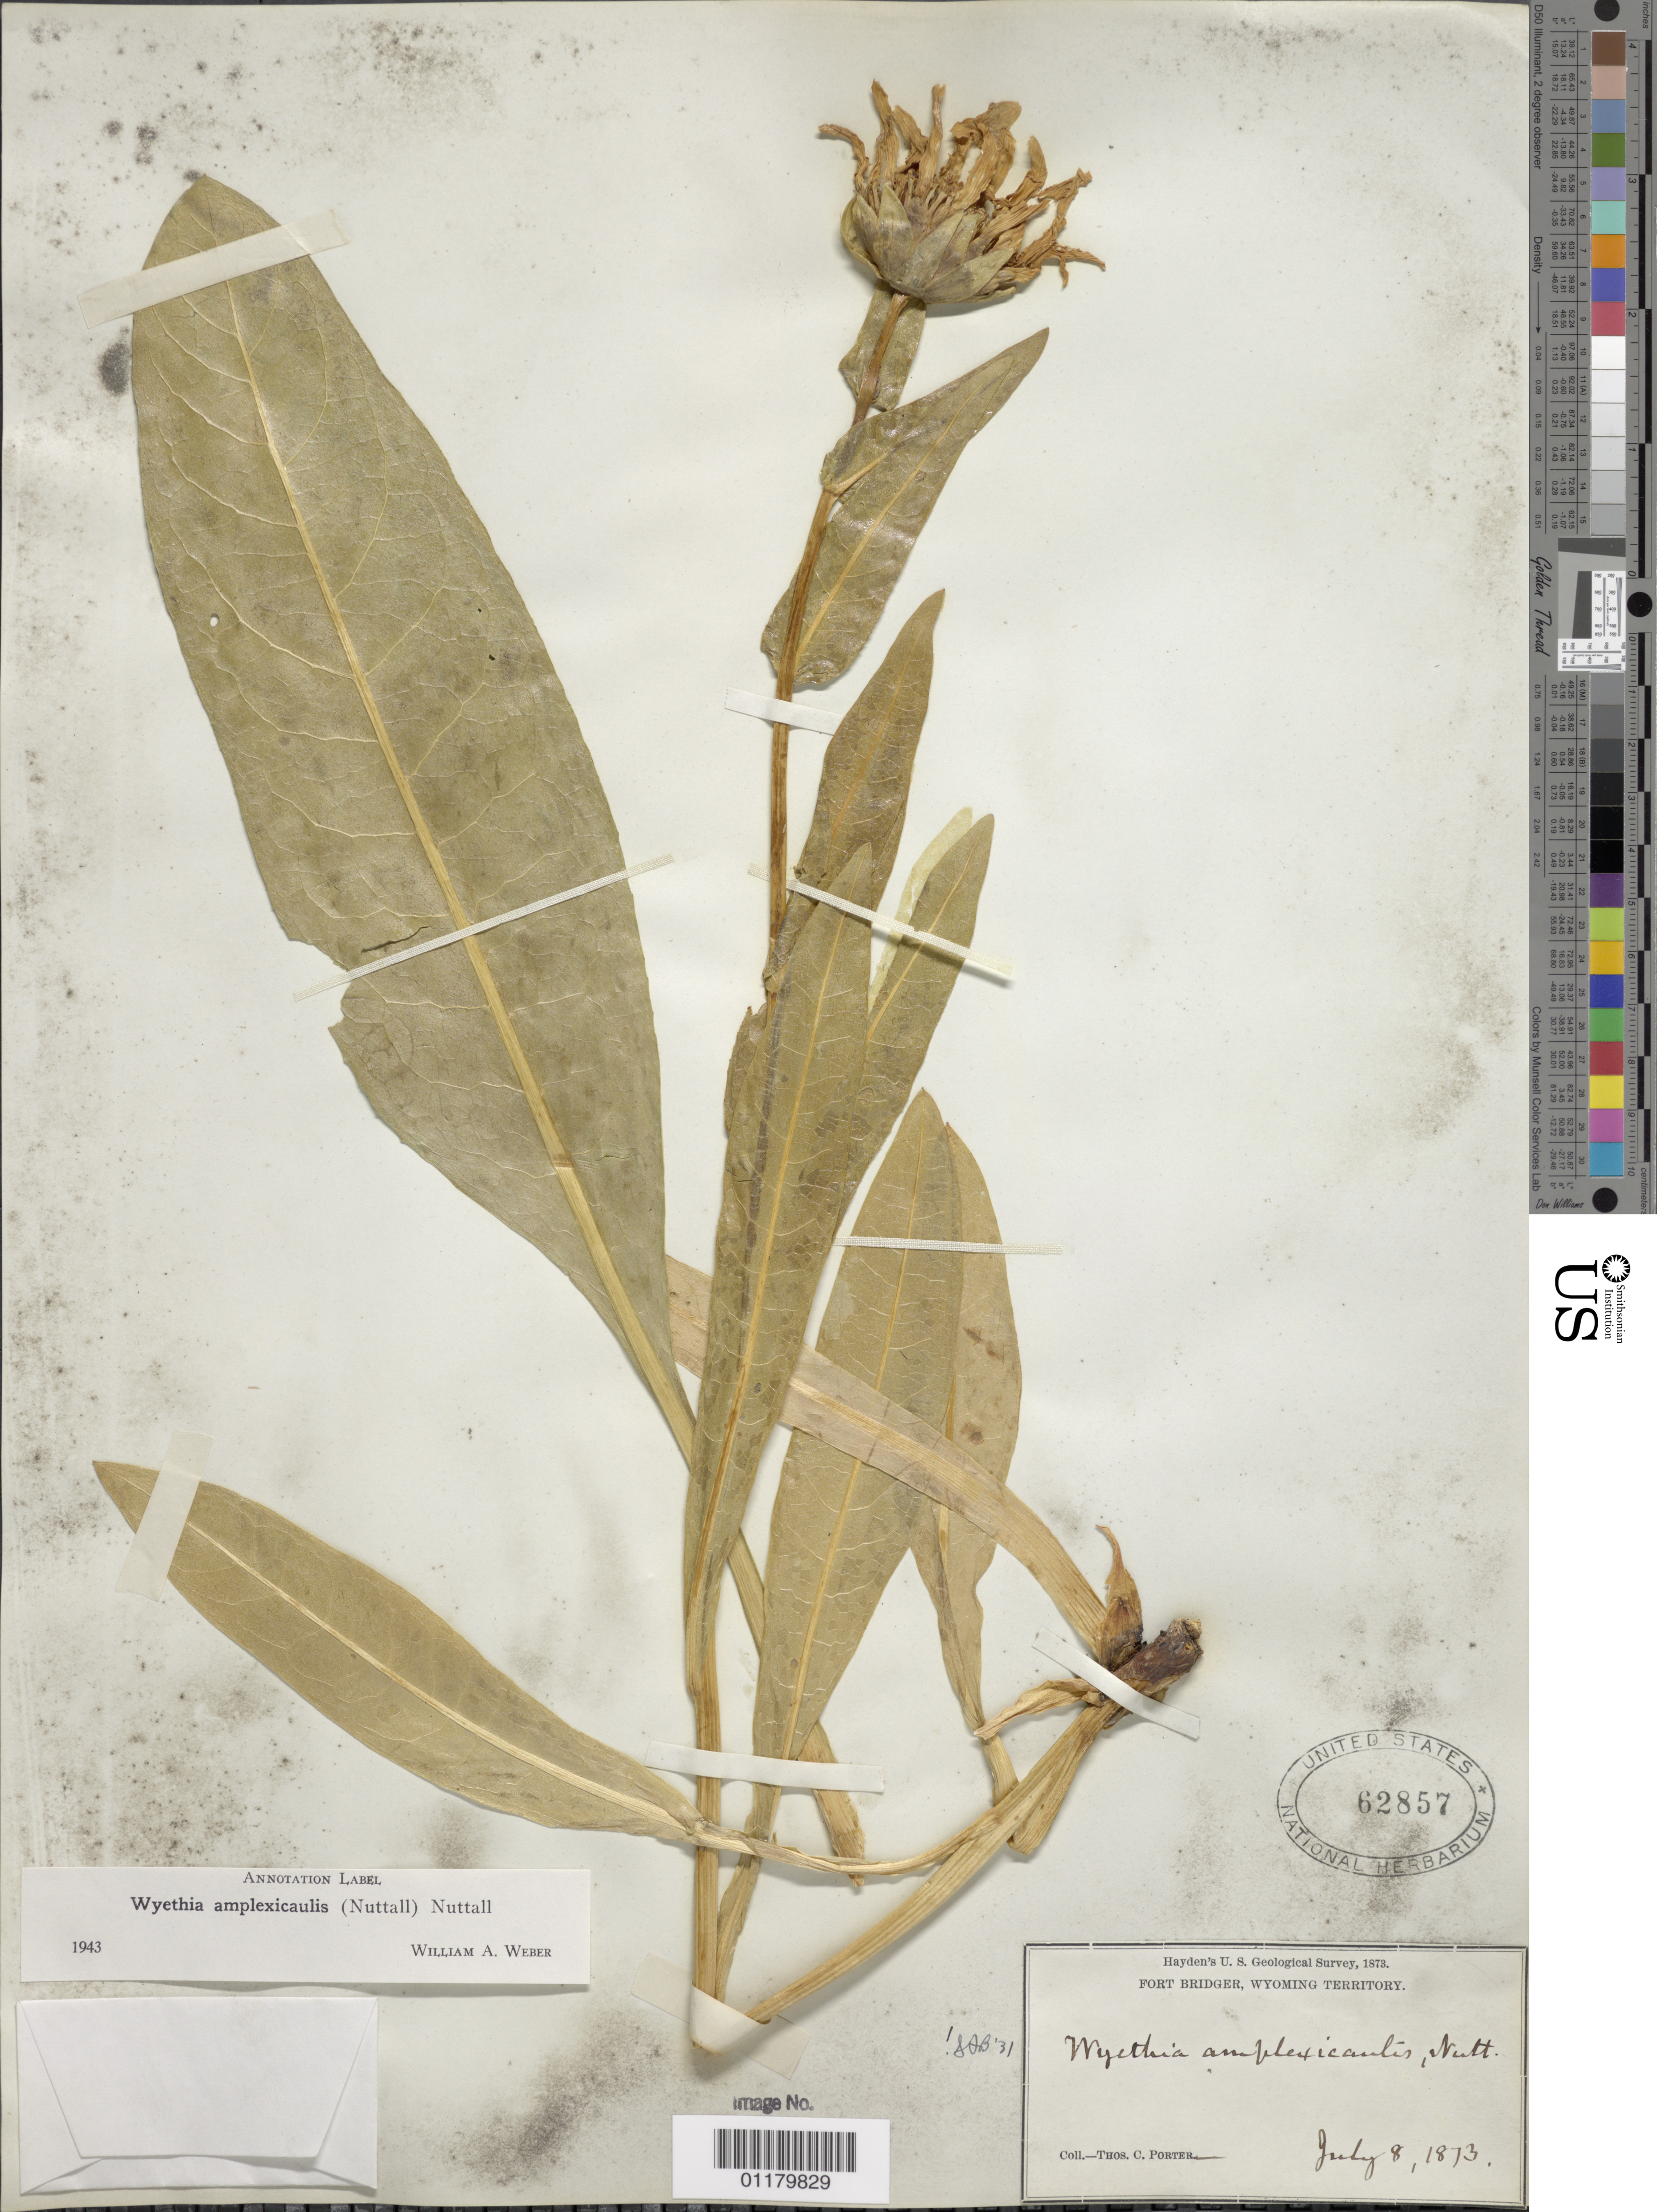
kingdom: Plantae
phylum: Tracheophyta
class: Magnoliopsida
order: Asterales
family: Asteraceae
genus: Wyethia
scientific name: Wyethia amplexicaulis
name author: Nutt.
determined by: Weber, W. A.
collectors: T. C. Porter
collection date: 1873-07-08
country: United States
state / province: Wyoming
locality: Fort Bridger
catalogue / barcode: US 62857